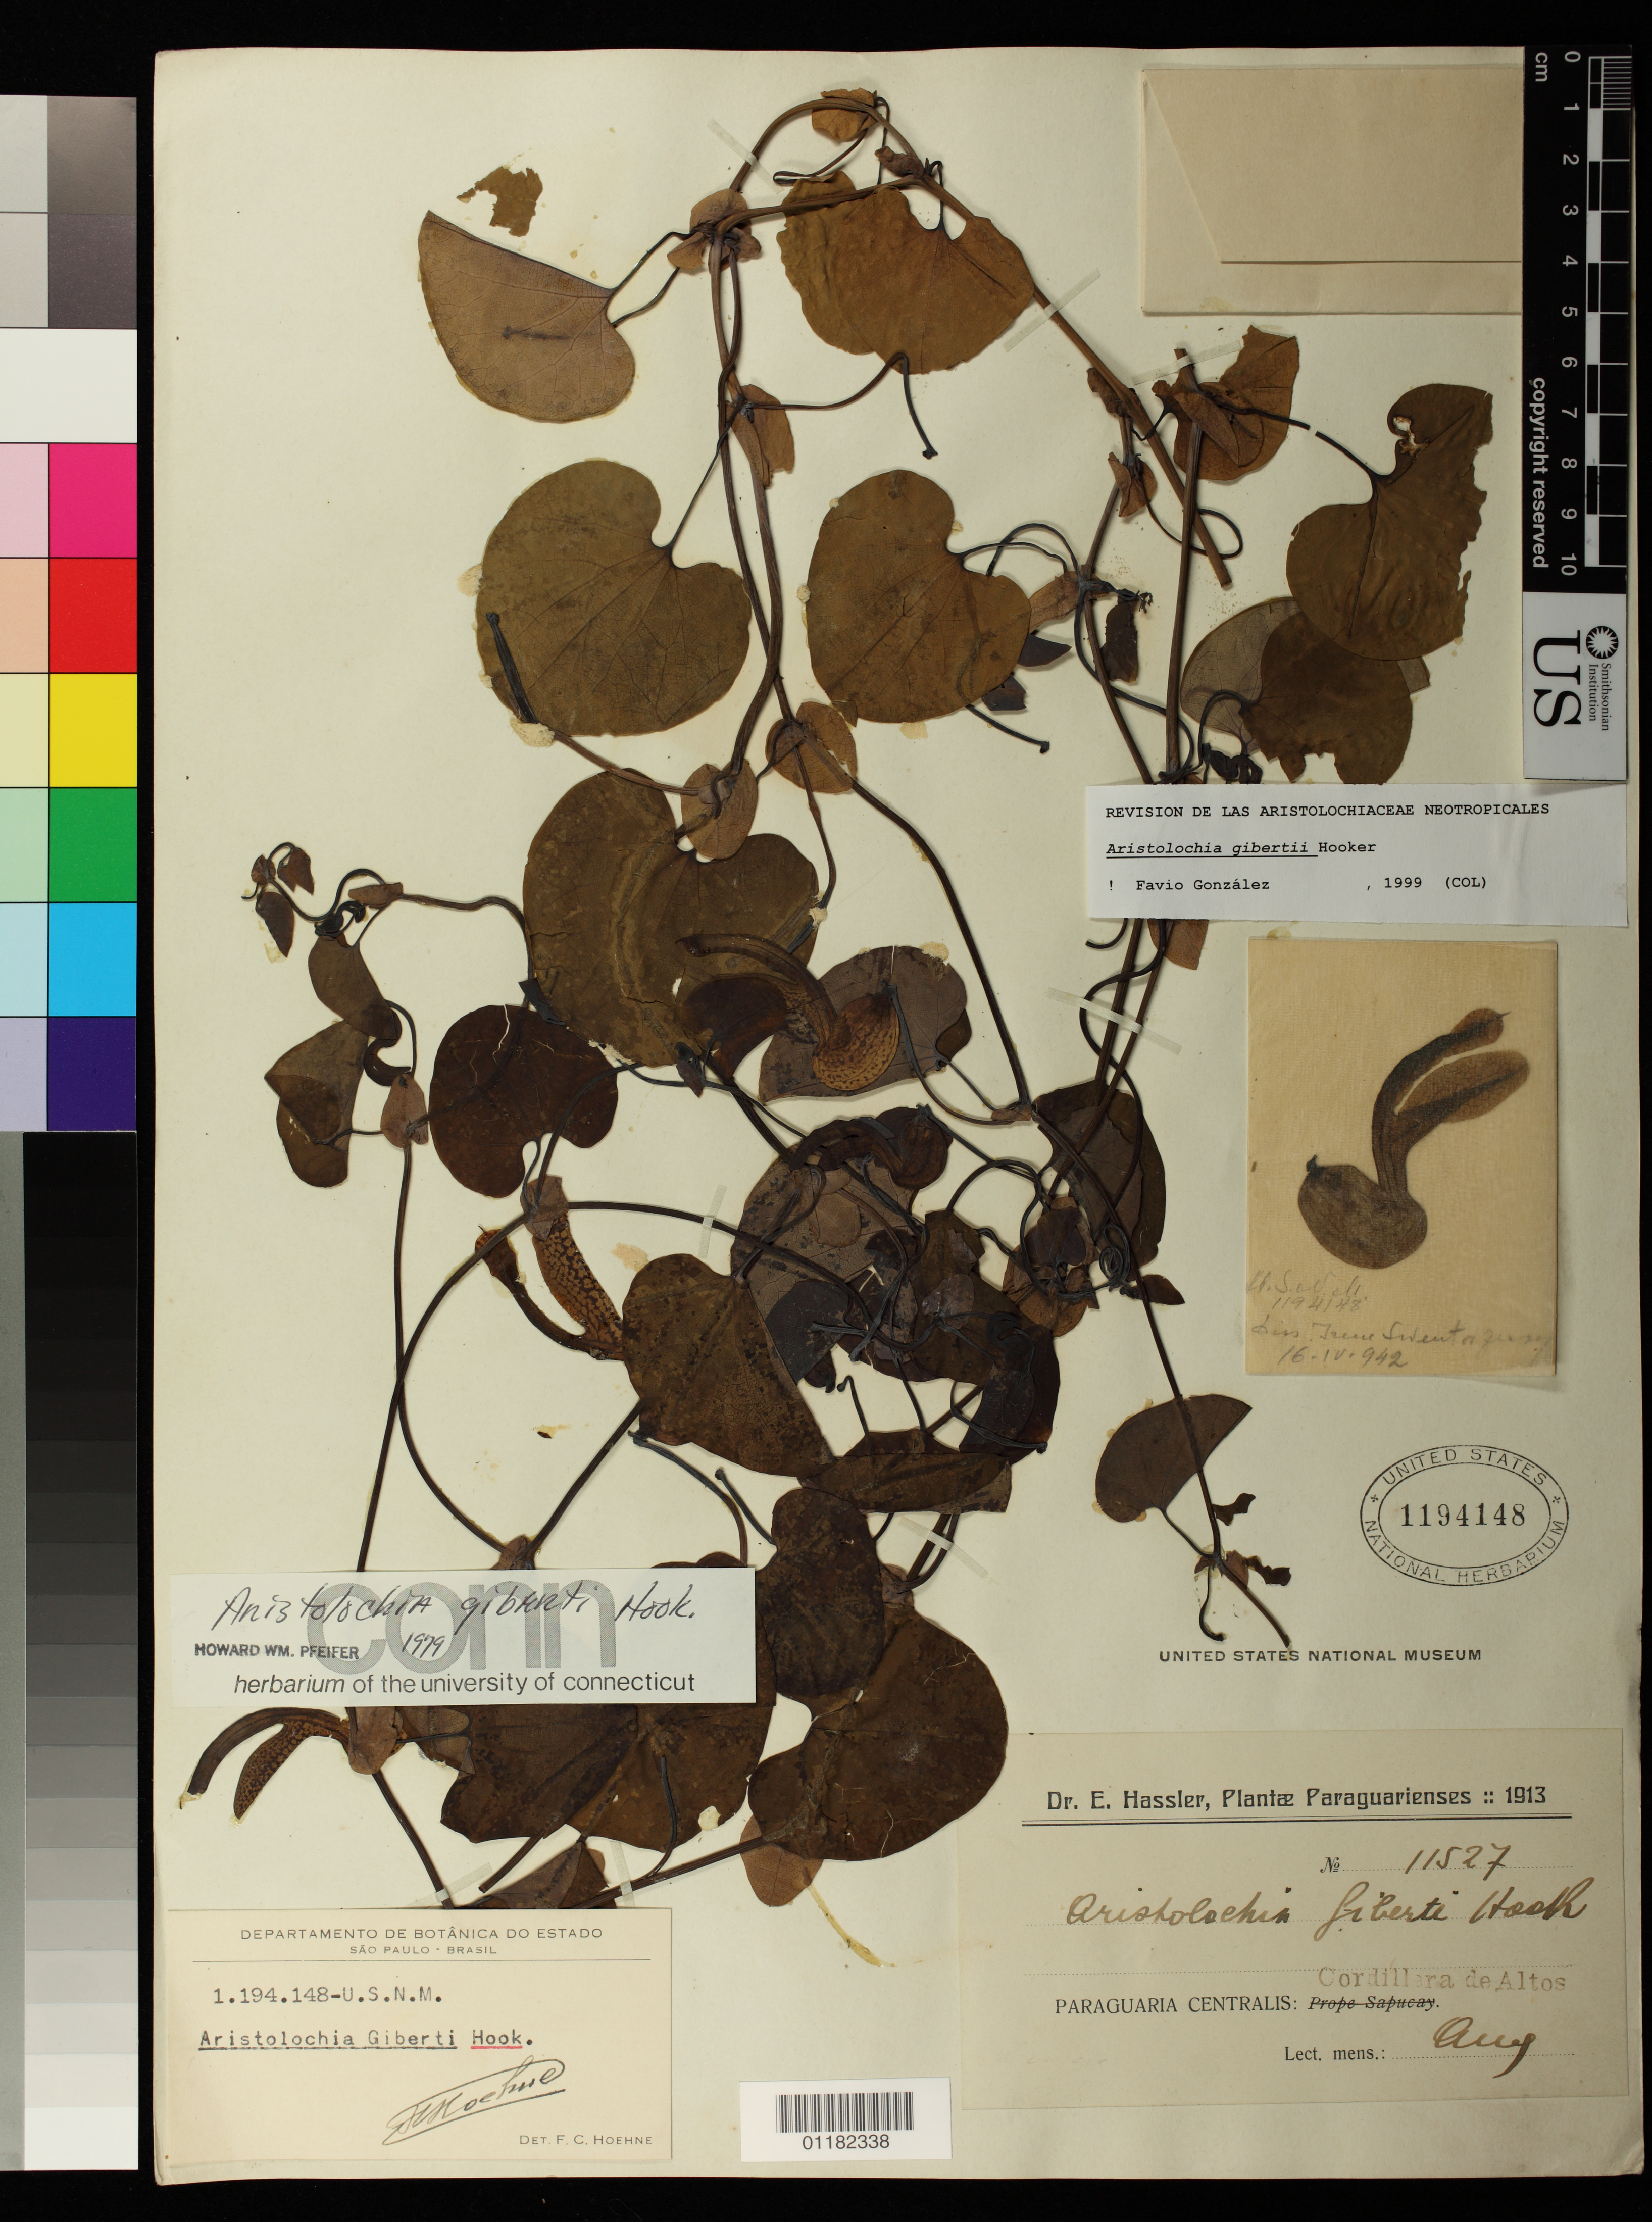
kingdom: Plantae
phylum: Tracheophyta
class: Magnoliopsida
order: Piperales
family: Aristolochiaceae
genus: Aristolochia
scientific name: Aristolochia gibertii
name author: Hook.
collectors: E. Hassler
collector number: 11527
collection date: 1913-08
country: Paraguay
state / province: Paraguarí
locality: Cordillera de Altos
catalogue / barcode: US 1194148